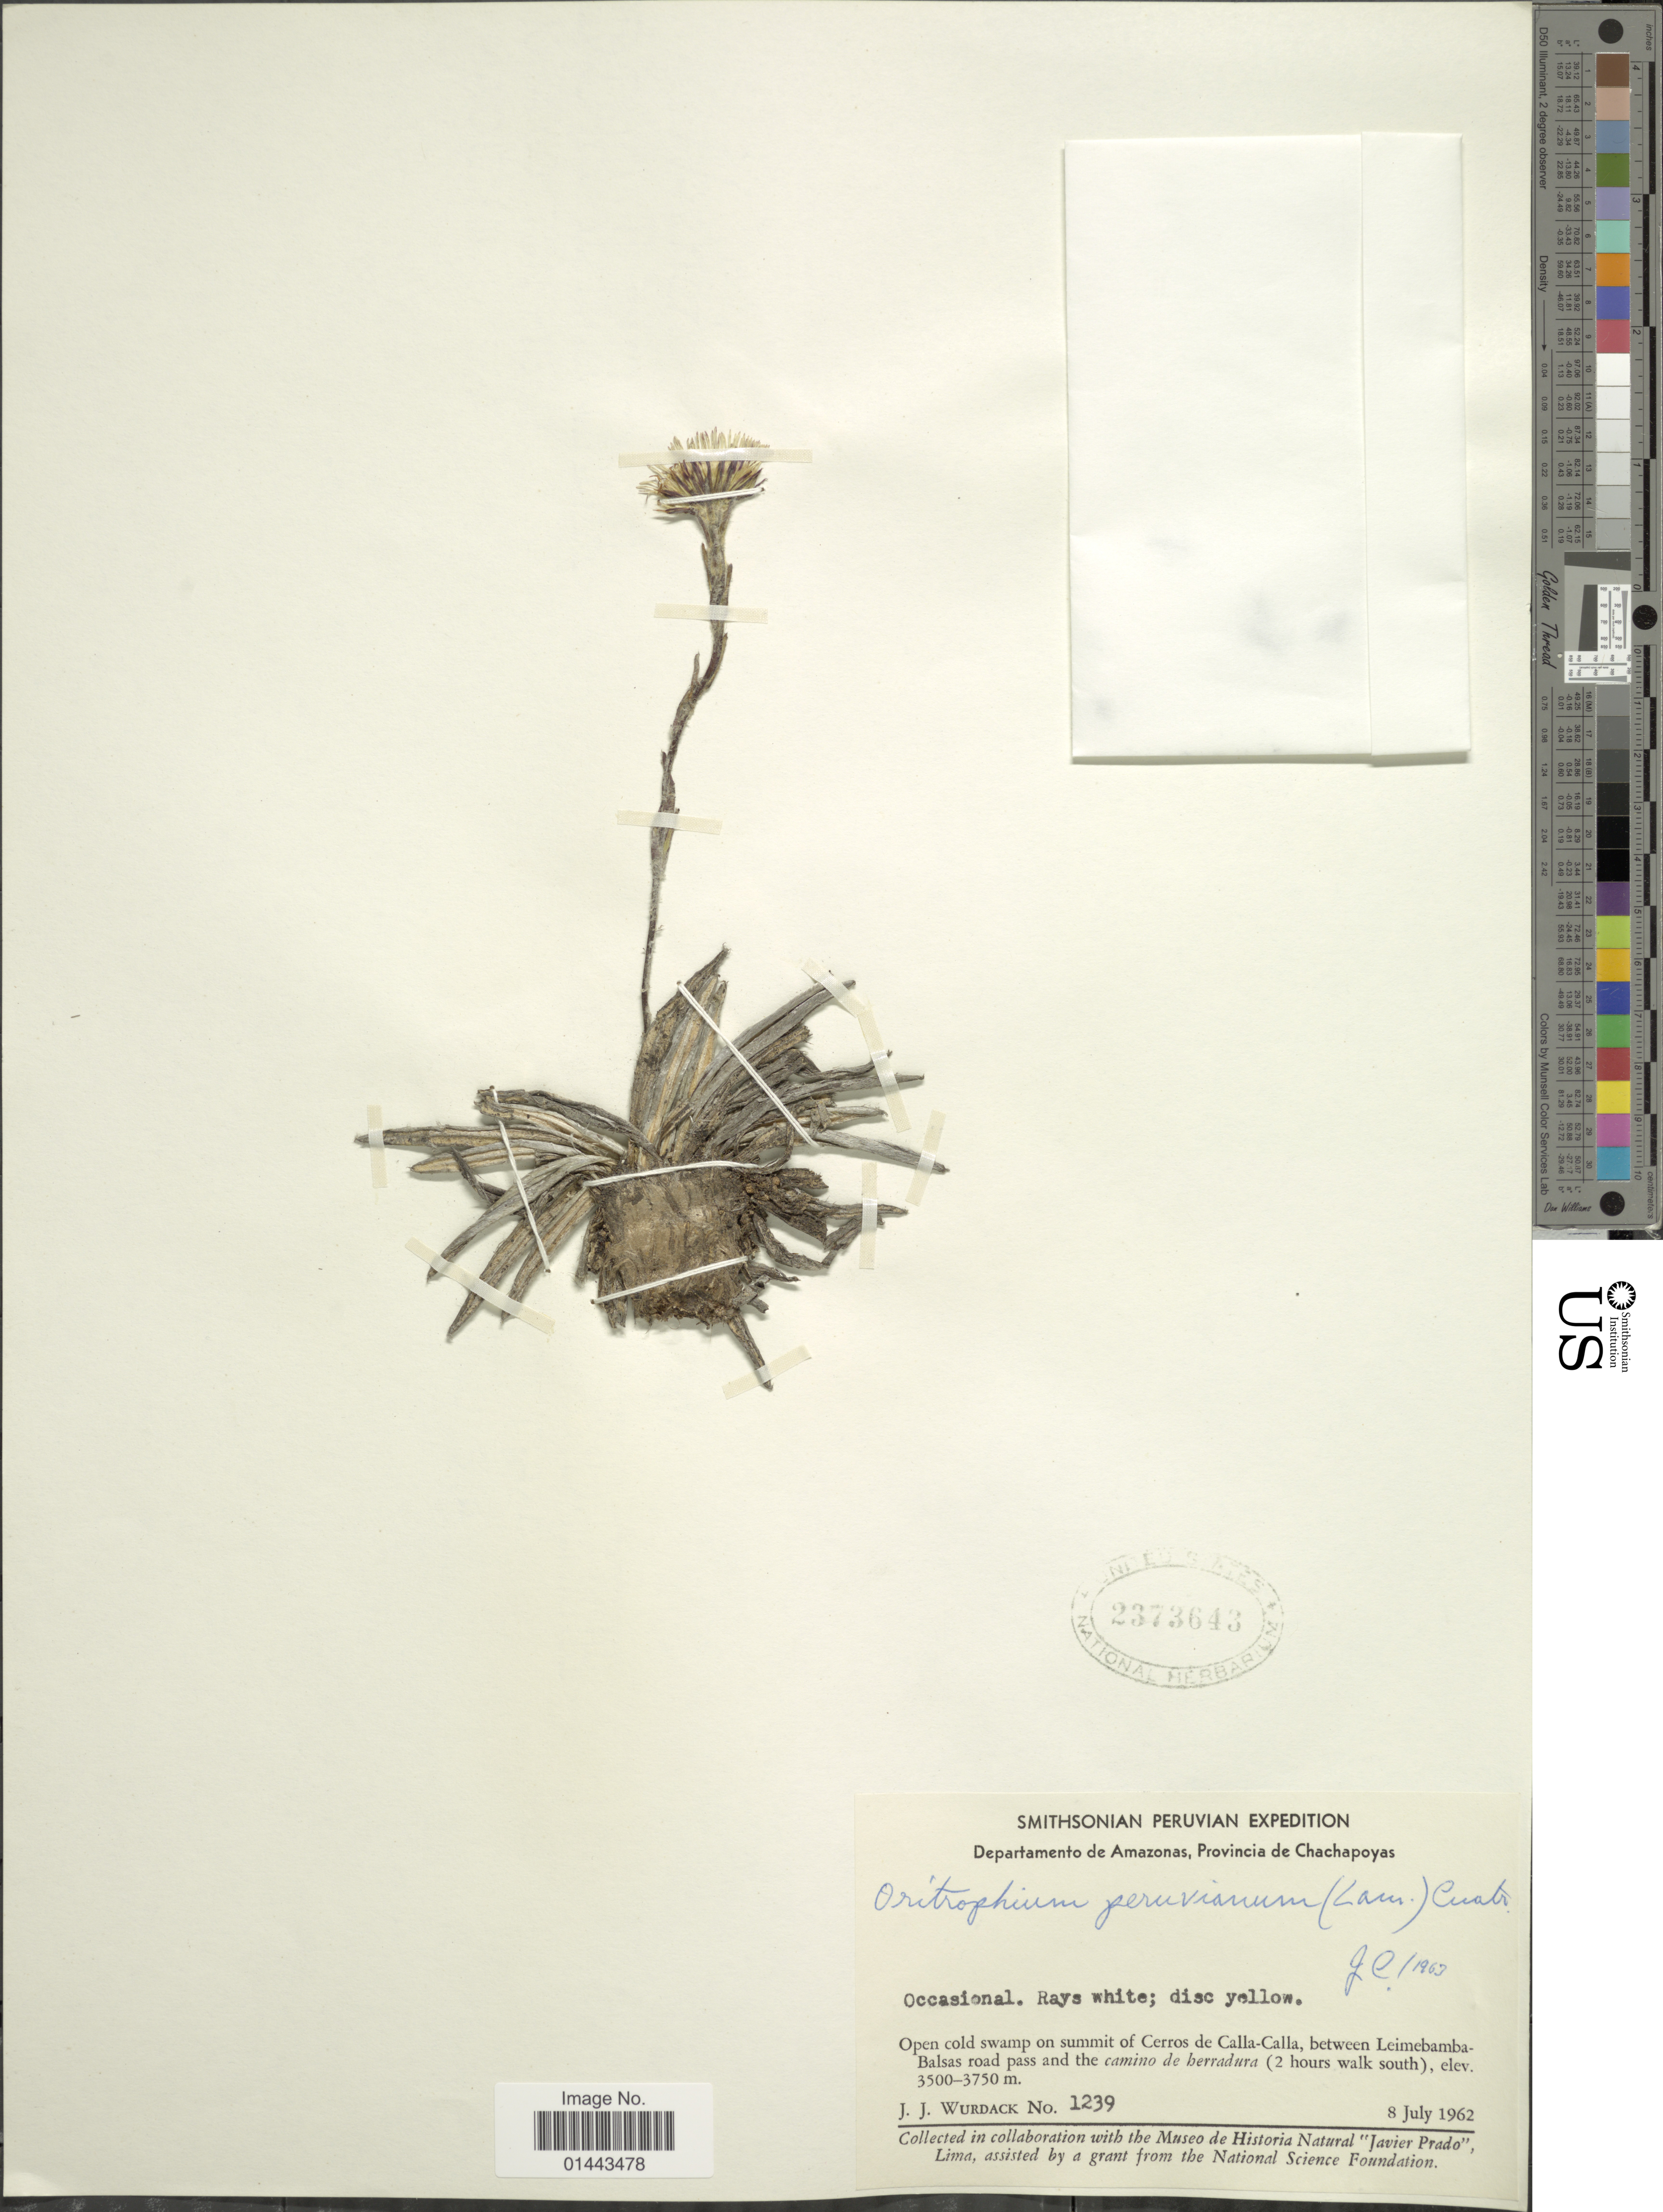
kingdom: Plantae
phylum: Tracheophyta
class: Magnoliopsida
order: Asterales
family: Asteraceae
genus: Oritrophium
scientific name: Oritrophium peruvianum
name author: (Lam.) Cuatrec.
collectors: J. J. Wurdack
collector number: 1239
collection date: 1962-07-08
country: Peru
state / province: Amazonas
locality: Open cold swamp on summit of Cerros de Calla-Calla, between Leimebamba - Balsas road pass and the camino de herradura (2 hours walk south), Provincia de Chachapoyas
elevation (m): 3500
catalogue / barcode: US 2373643